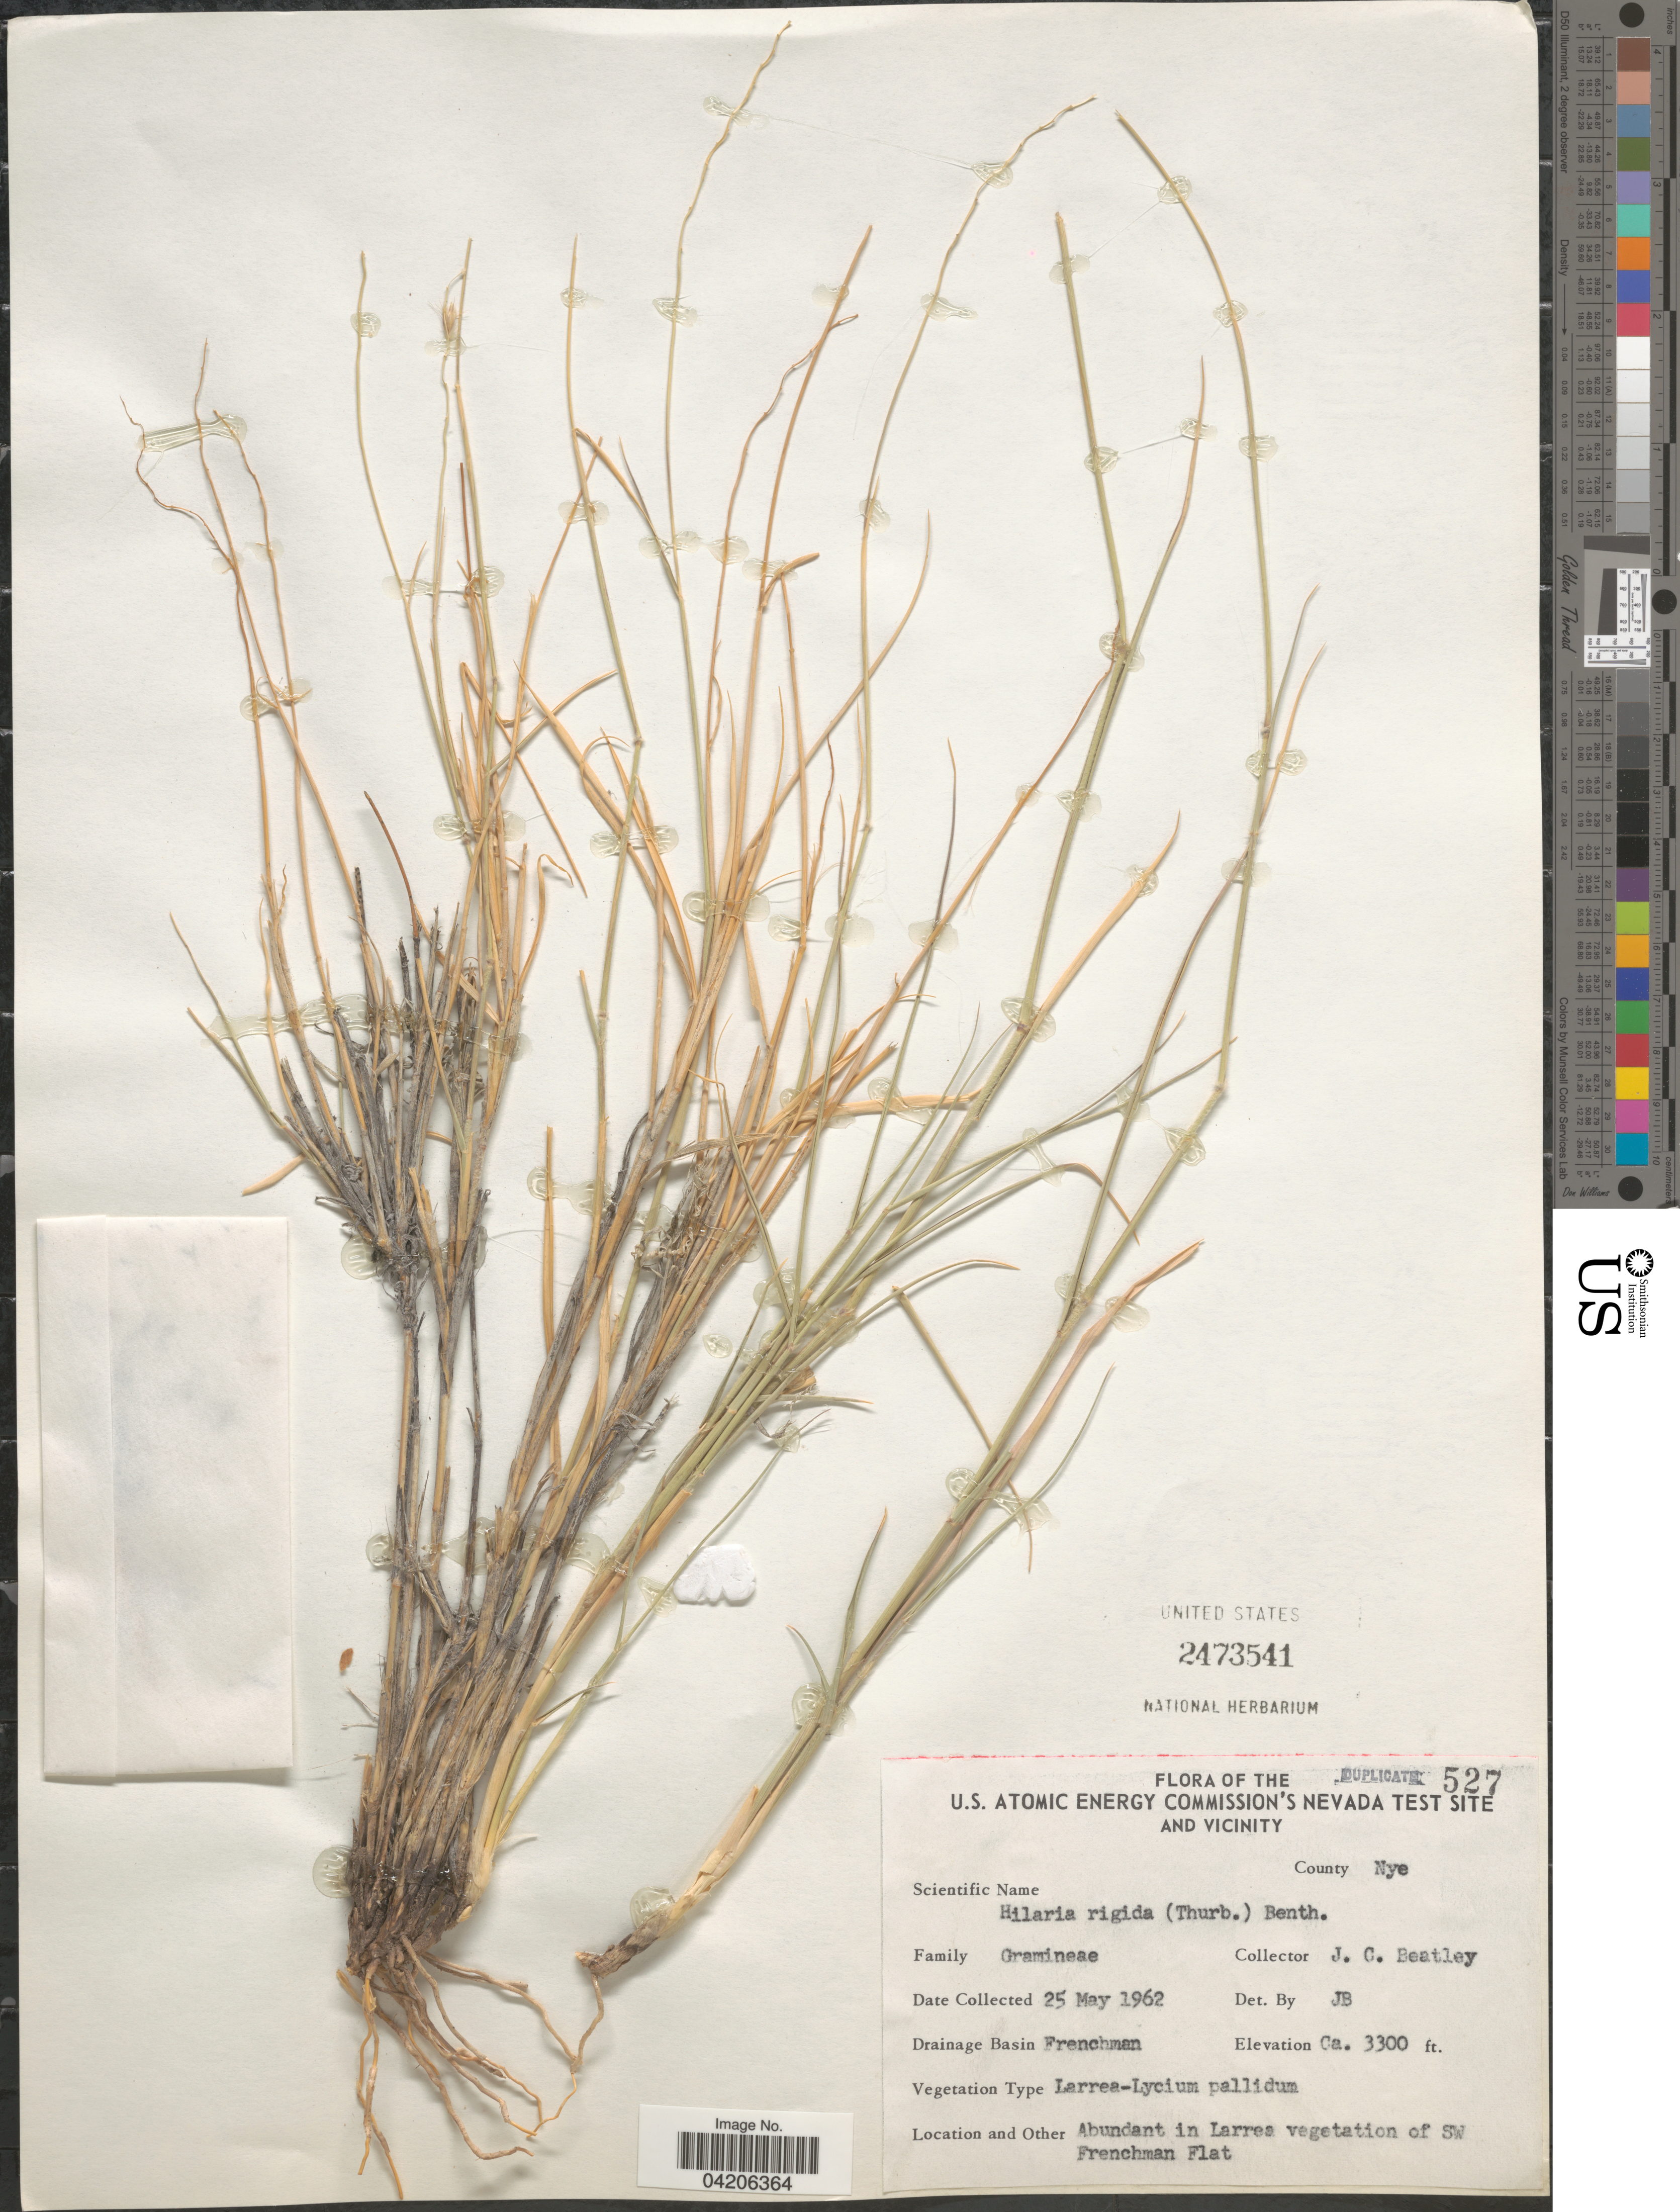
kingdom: Plantae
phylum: Tracheophyta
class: Liliopsida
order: Poales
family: Poaceae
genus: Hilaria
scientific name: Hilaria rigida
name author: (Thurb.) Benth. ex Scribn.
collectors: J. C. Beatley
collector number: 527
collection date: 1962-05-25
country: United States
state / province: Nevada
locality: The U.S. Atomic Energy Commission's Nevada Test site and vicinity. County Nye. SW Frenchman Flat.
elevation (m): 1006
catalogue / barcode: US 2473541